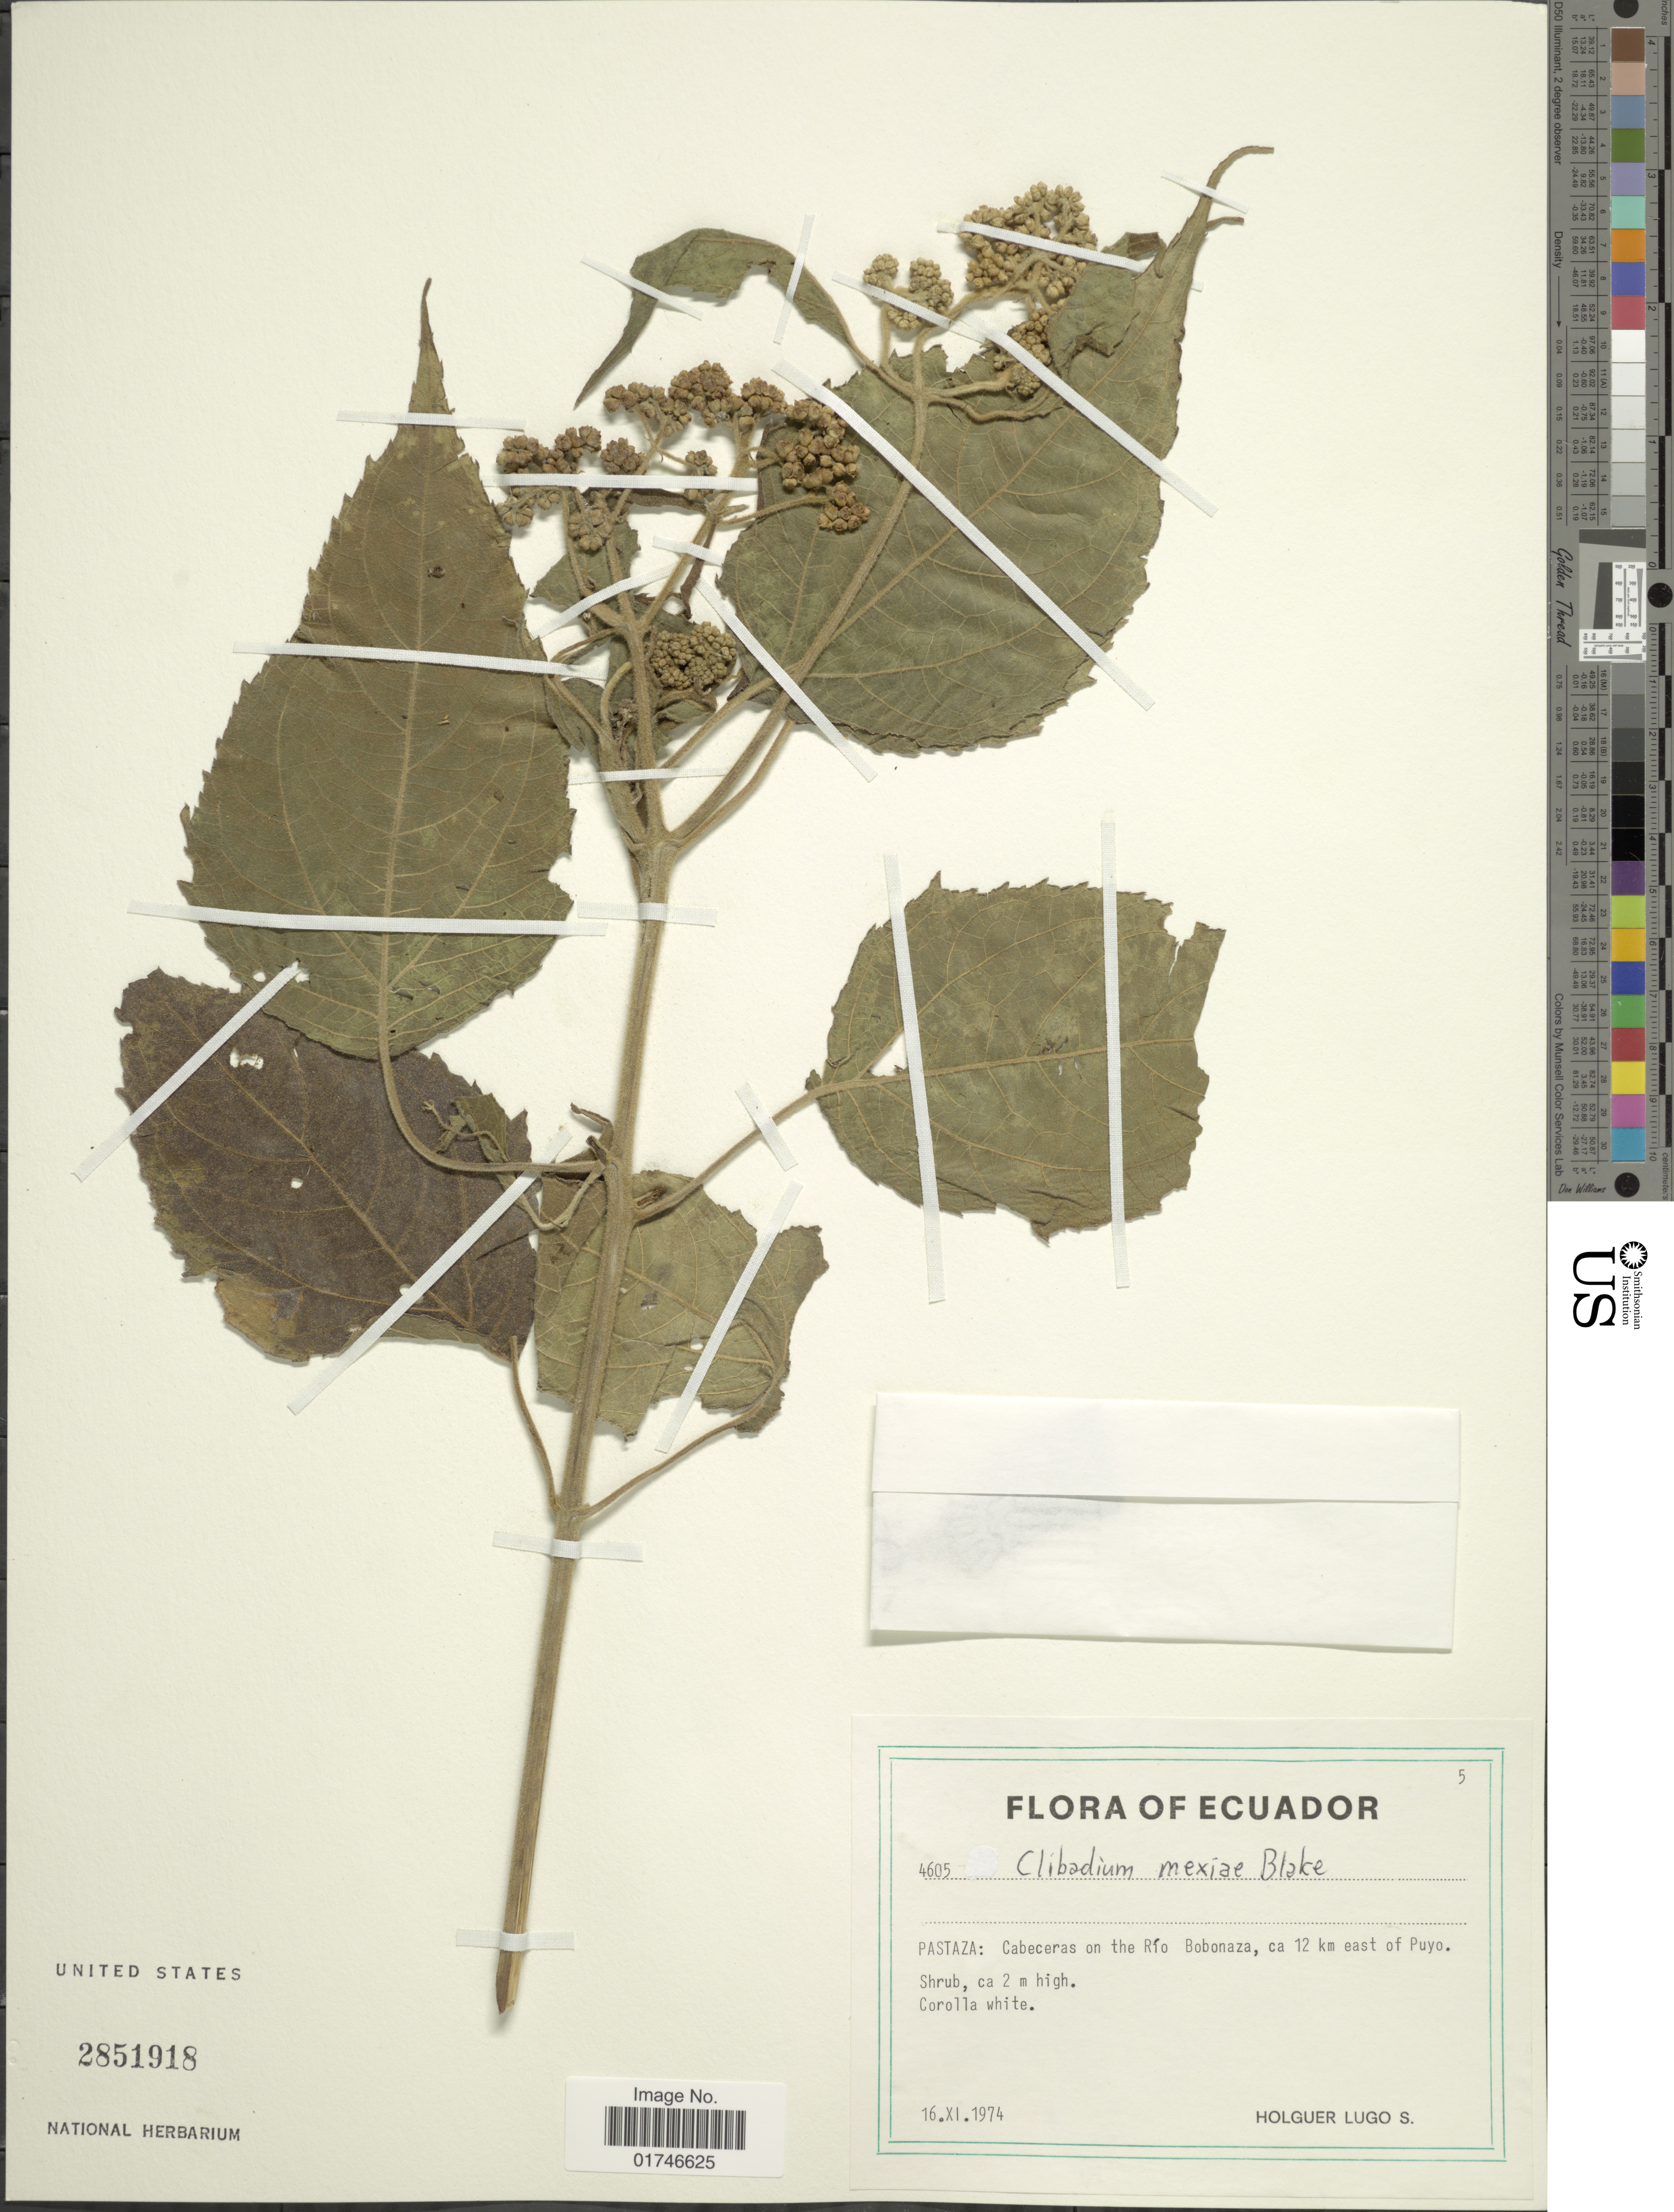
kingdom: Plantae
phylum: Tracheophyta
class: Magnoliopsida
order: Asterales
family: Asteraceae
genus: Clibadium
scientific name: Clibadium mexiae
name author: S.F. Blake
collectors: H. Lugo S.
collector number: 4605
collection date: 1974-11-16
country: Ecuador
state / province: Pastaza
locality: Pastaza: Cabeceras on the Rio Bobonaza, ca. 12 km east of Puyo.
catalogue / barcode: US 2851918